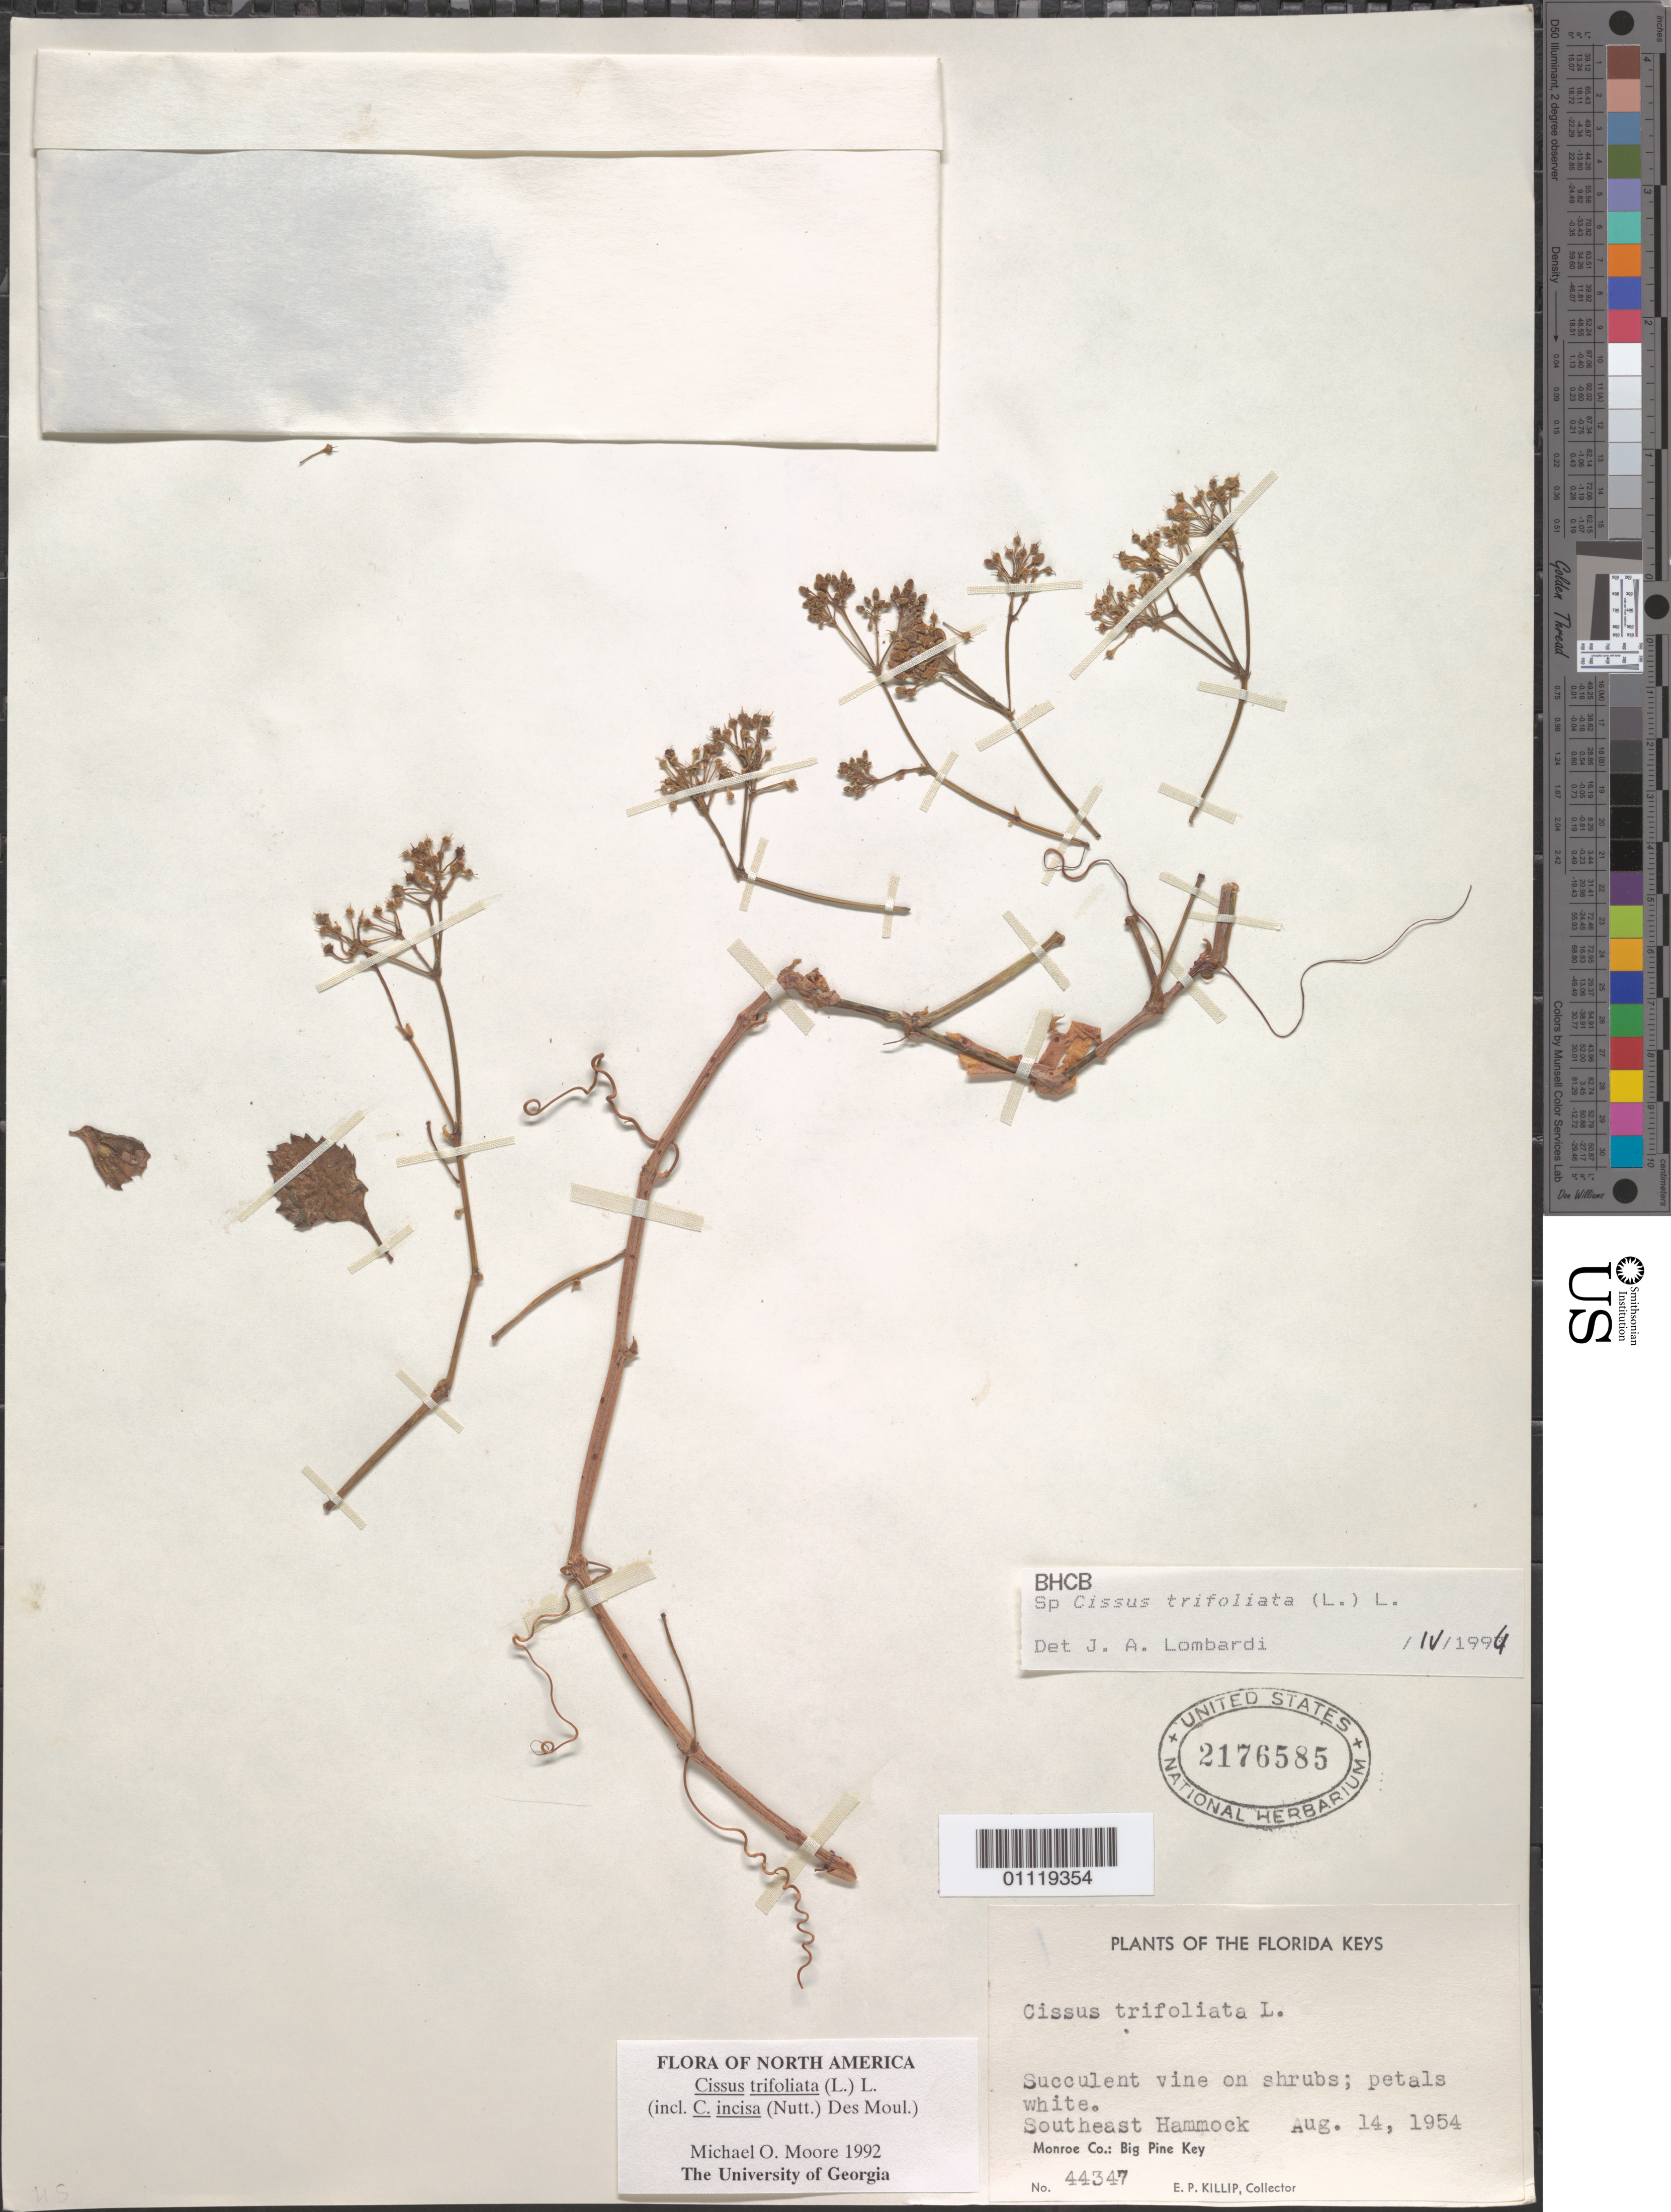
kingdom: Plantae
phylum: Tracheophyta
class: Magnoliopsida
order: Vitales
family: Vitaceae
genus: Cissus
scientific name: Cissus trifoliata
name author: (L.) L.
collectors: E. P. Killip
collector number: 44347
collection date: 1954-08-14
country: United States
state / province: Florida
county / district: Monroe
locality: S Hammock. Big Pine Key.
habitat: Succulent vine on shrubs.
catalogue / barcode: US 2176585